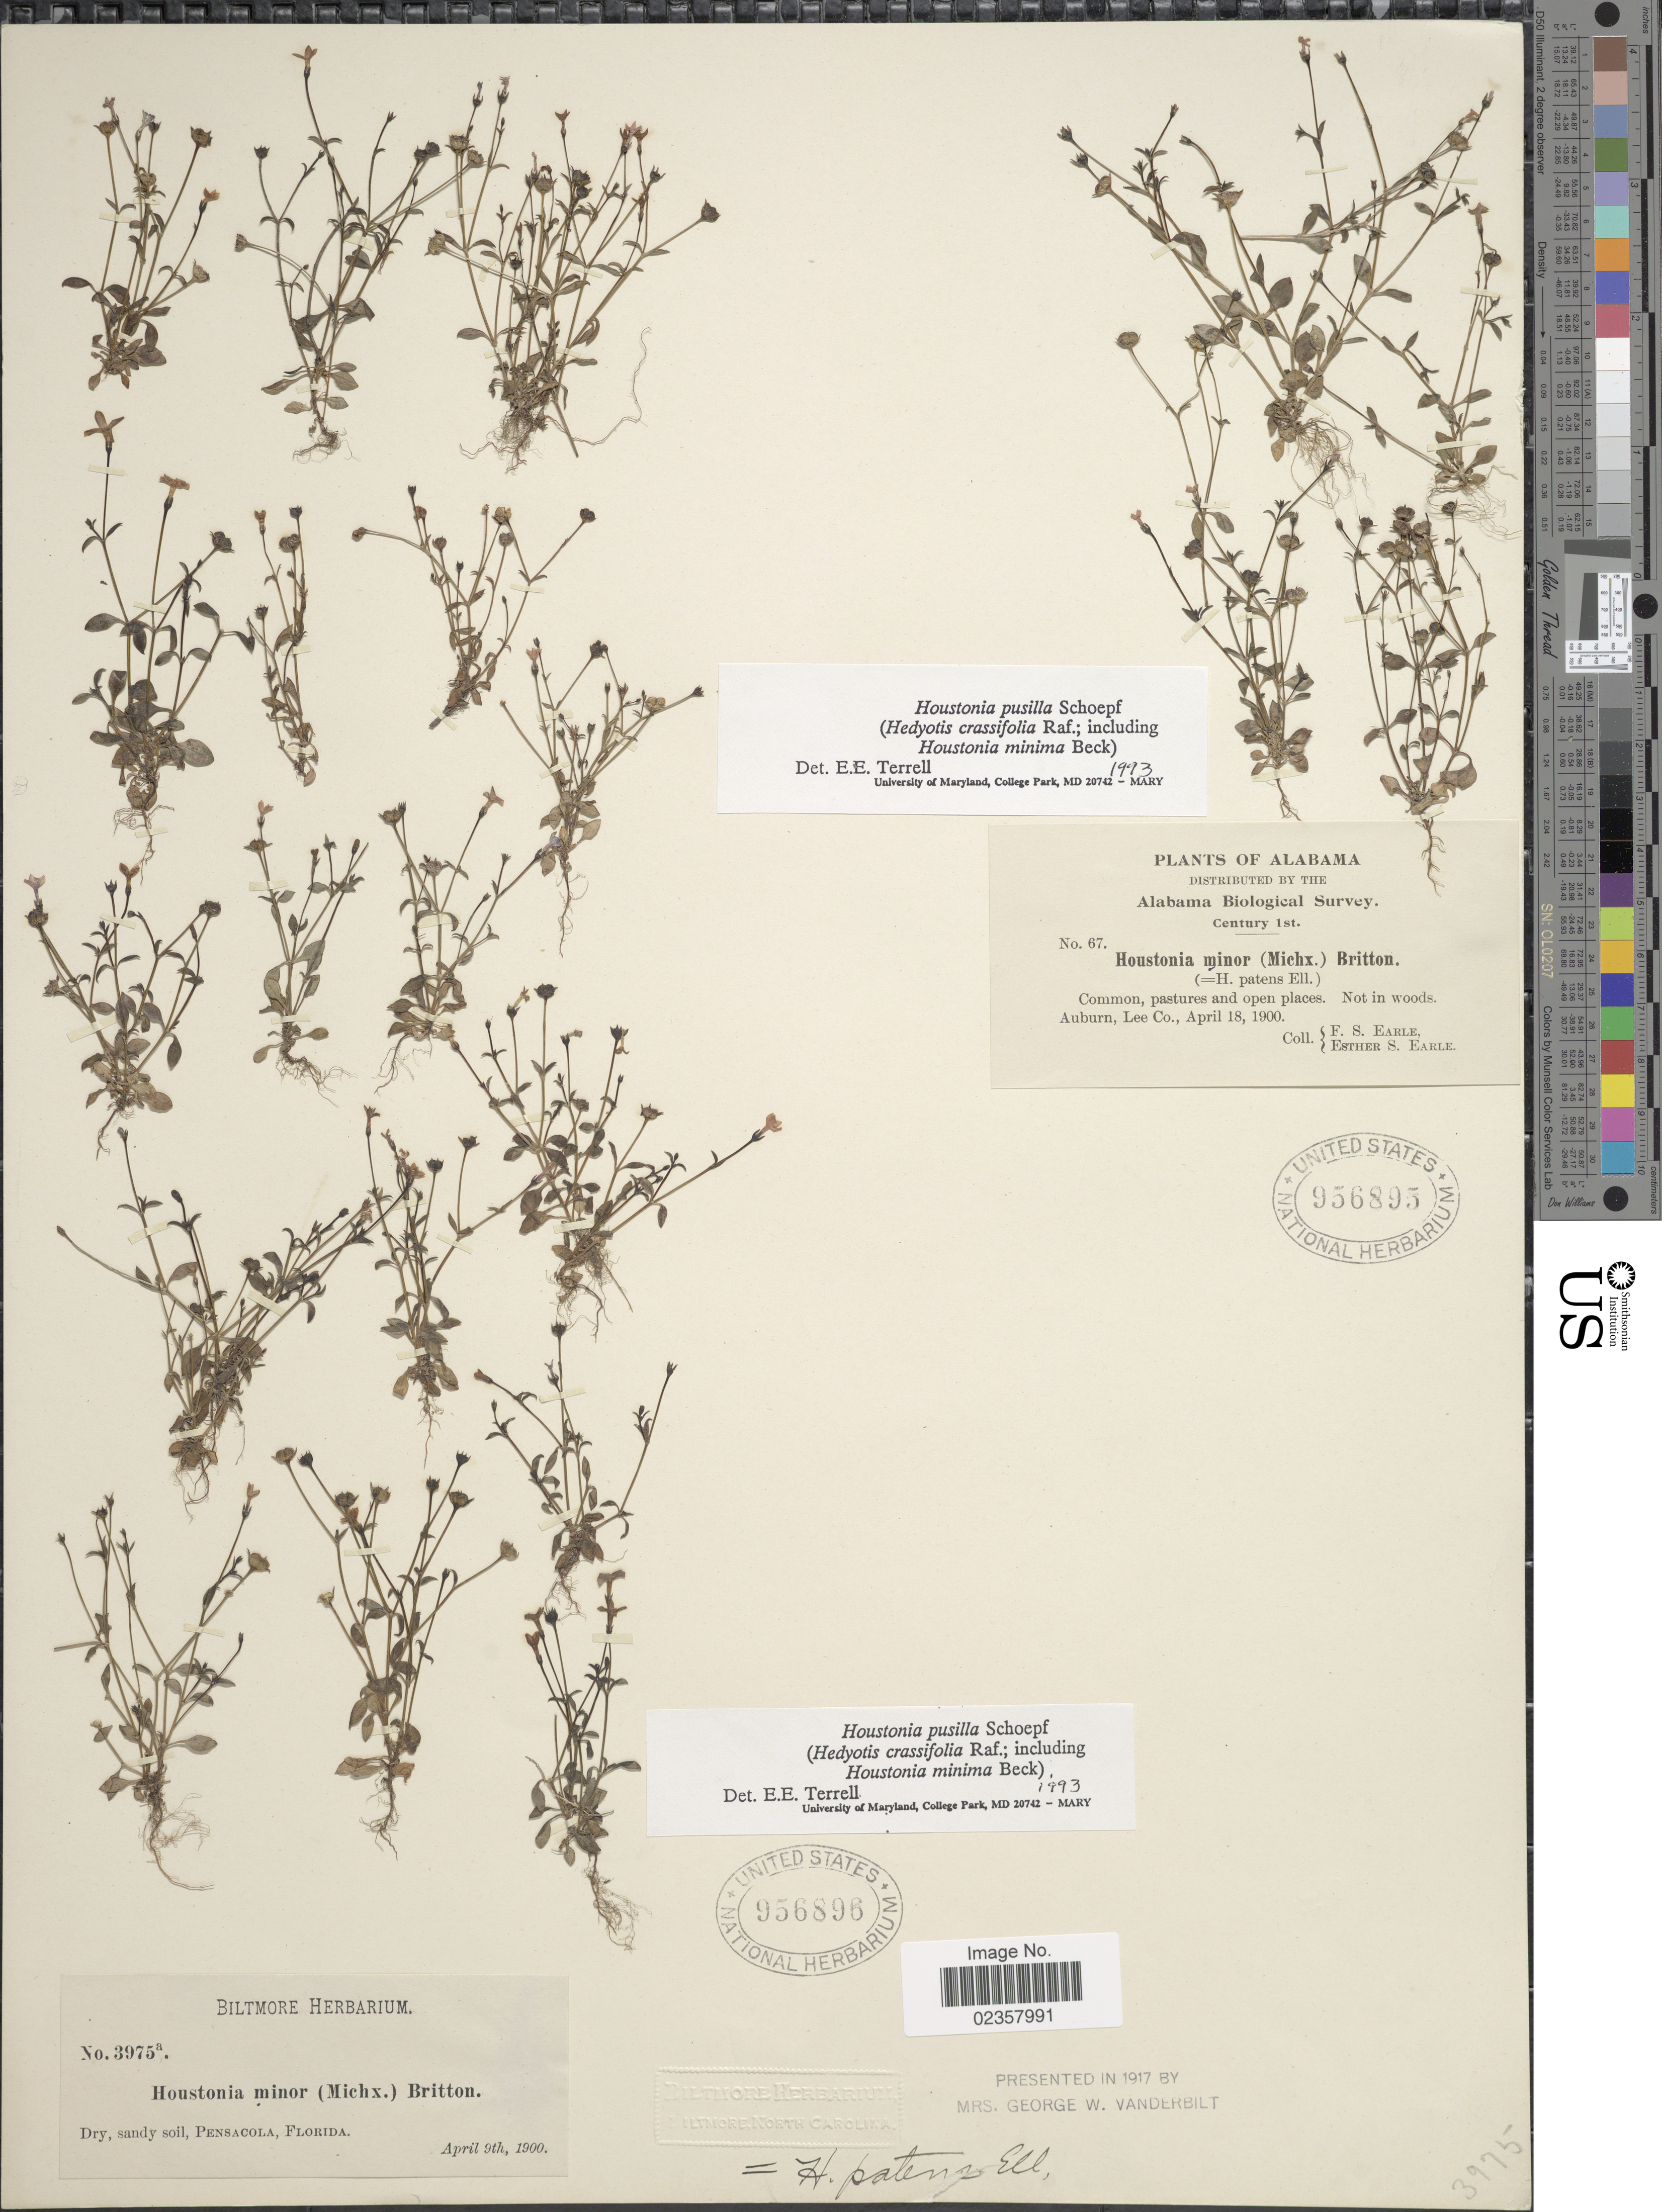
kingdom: Plantae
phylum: Tracheophyta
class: Magnoliopsida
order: Gentianales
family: Rubiaceae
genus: Houstonia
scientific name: Houstonia pusilla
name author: Schoepf.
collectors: F. S. Earle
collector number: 67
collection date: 1900-04-18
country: United States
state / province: Alabama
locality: Auburn, Lee Co.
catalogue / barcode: US 956895-2